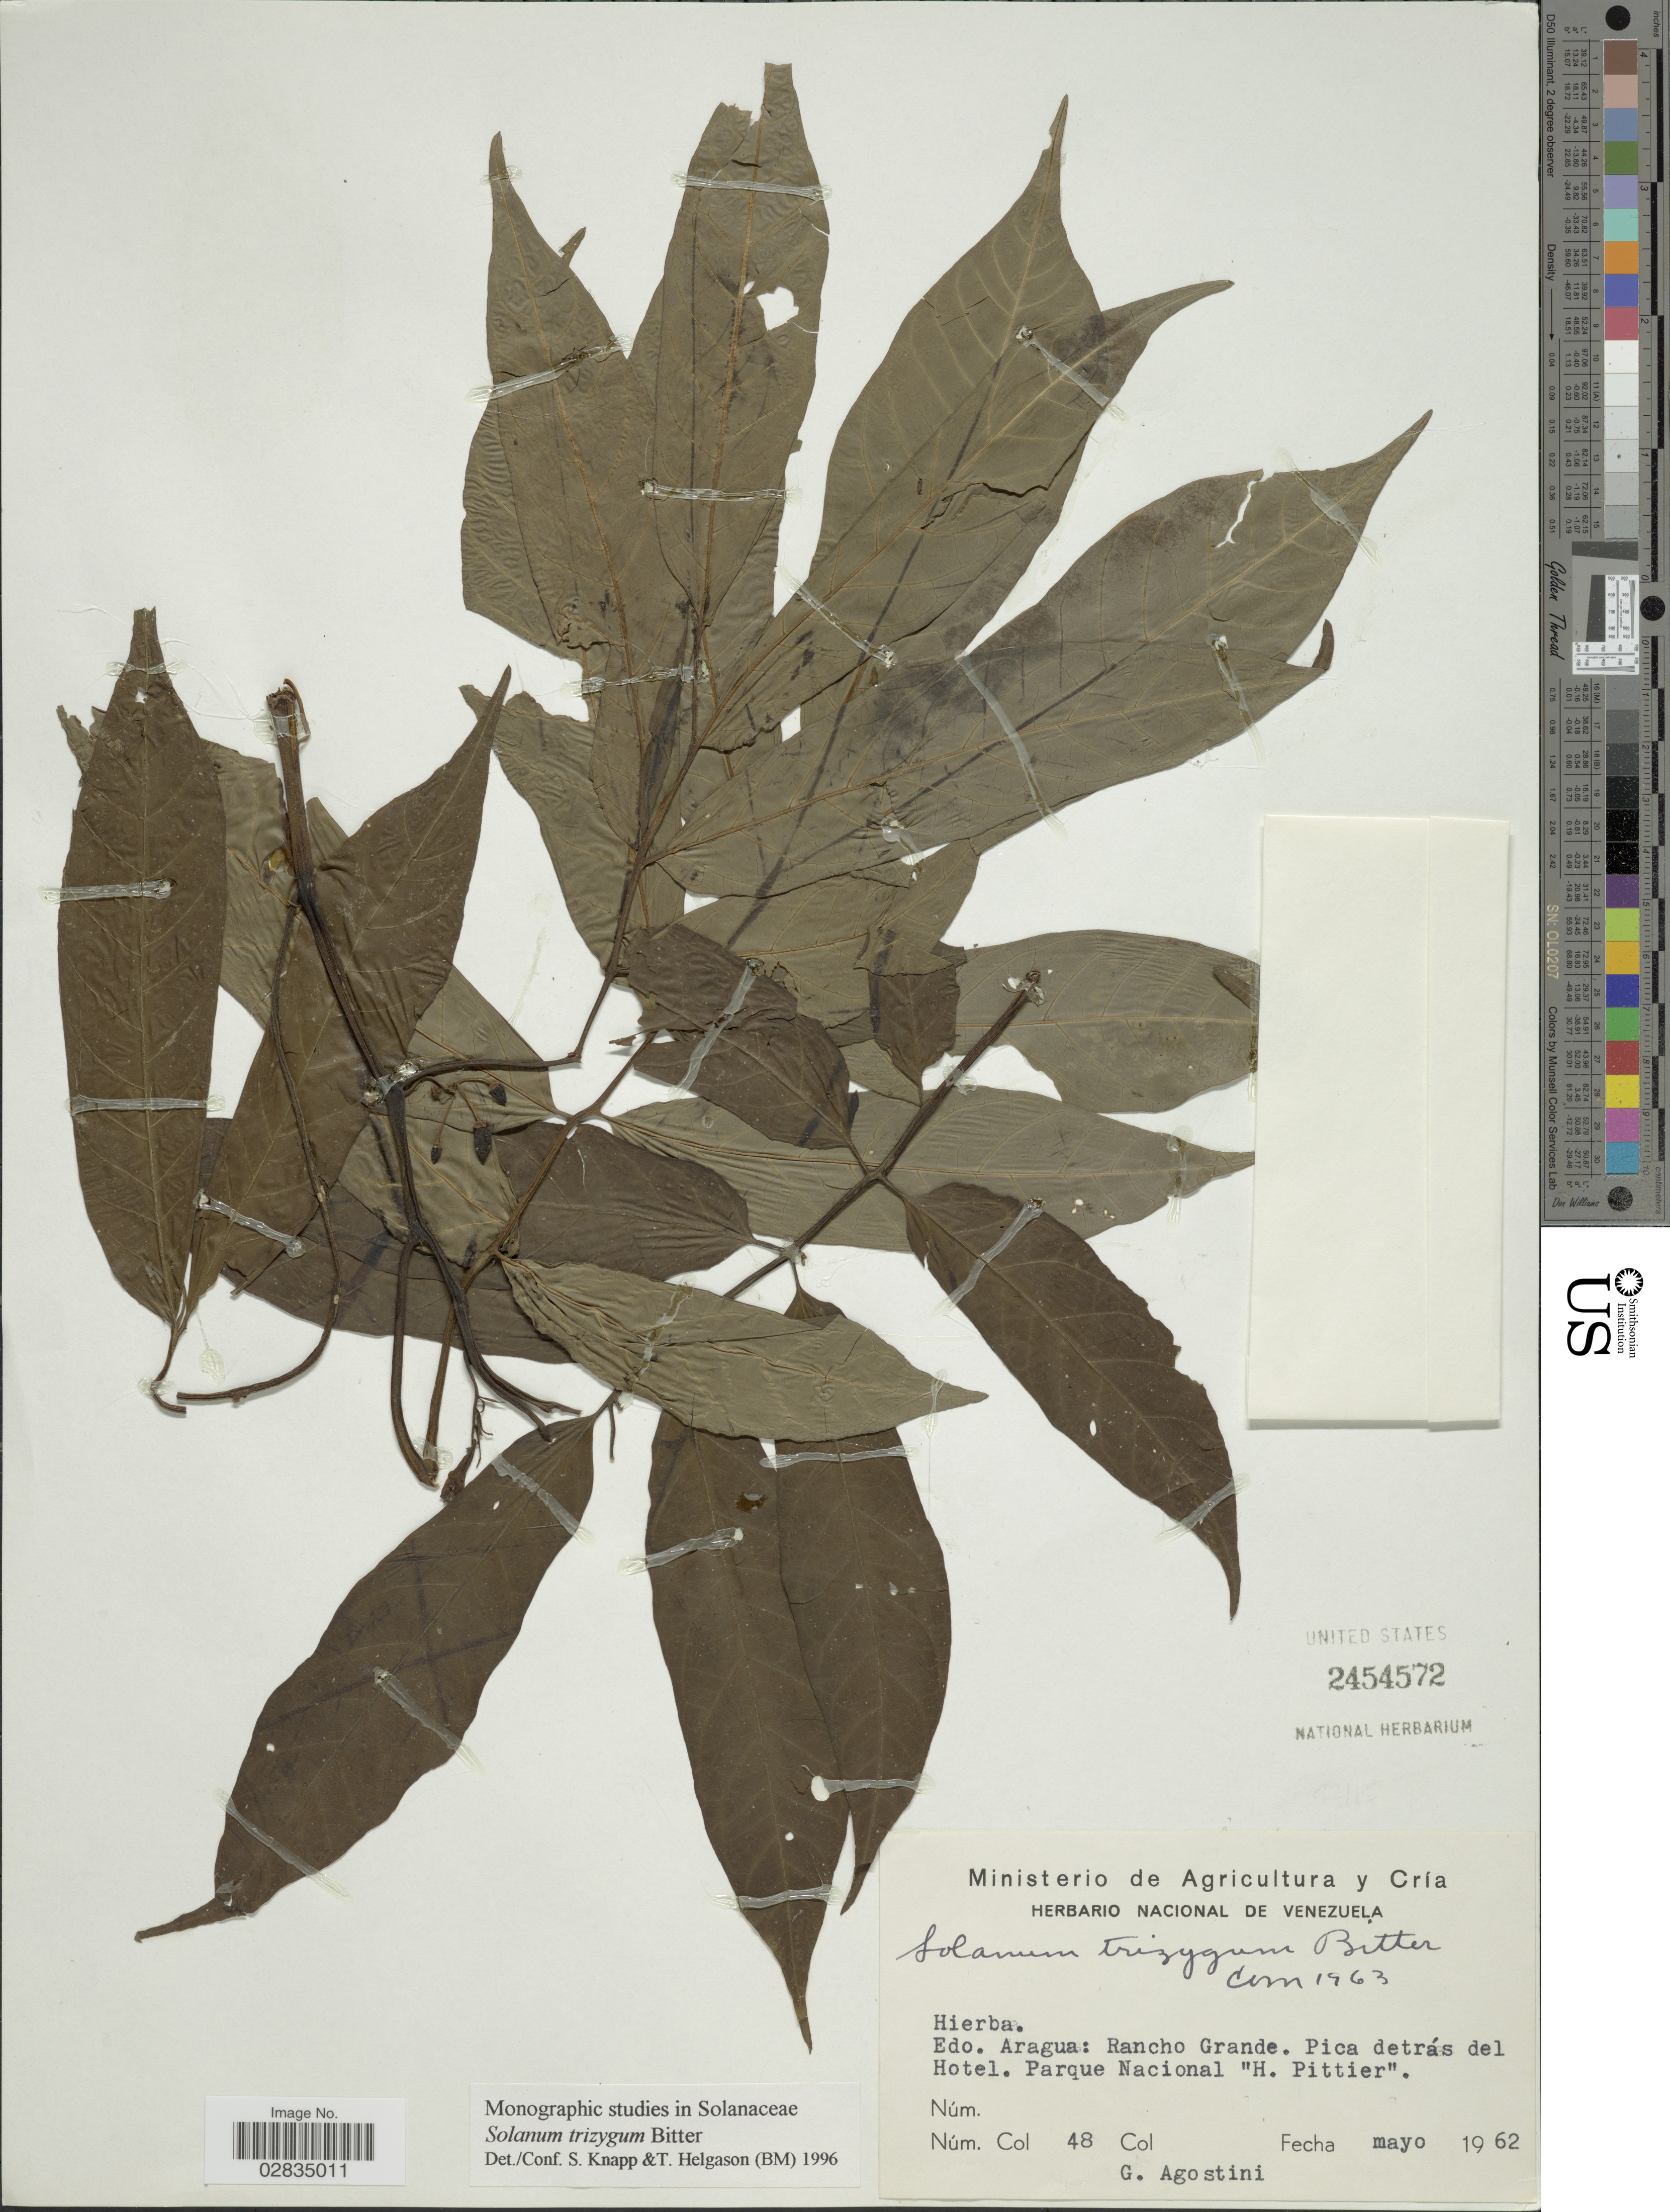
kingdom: Plantae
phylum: Tracheophyta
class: Magnoliopsida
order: Solanales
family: Solanaceae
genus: Solanum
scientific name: Solanum trizygum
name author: Bitter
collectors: G. Agostini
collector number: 48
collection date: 1962-05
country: Venezuela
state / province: Aragua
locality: Rancho Grande, Pica detrás del Hotel, Parque Nacional "H. Pittier".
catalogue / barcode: US 2454572